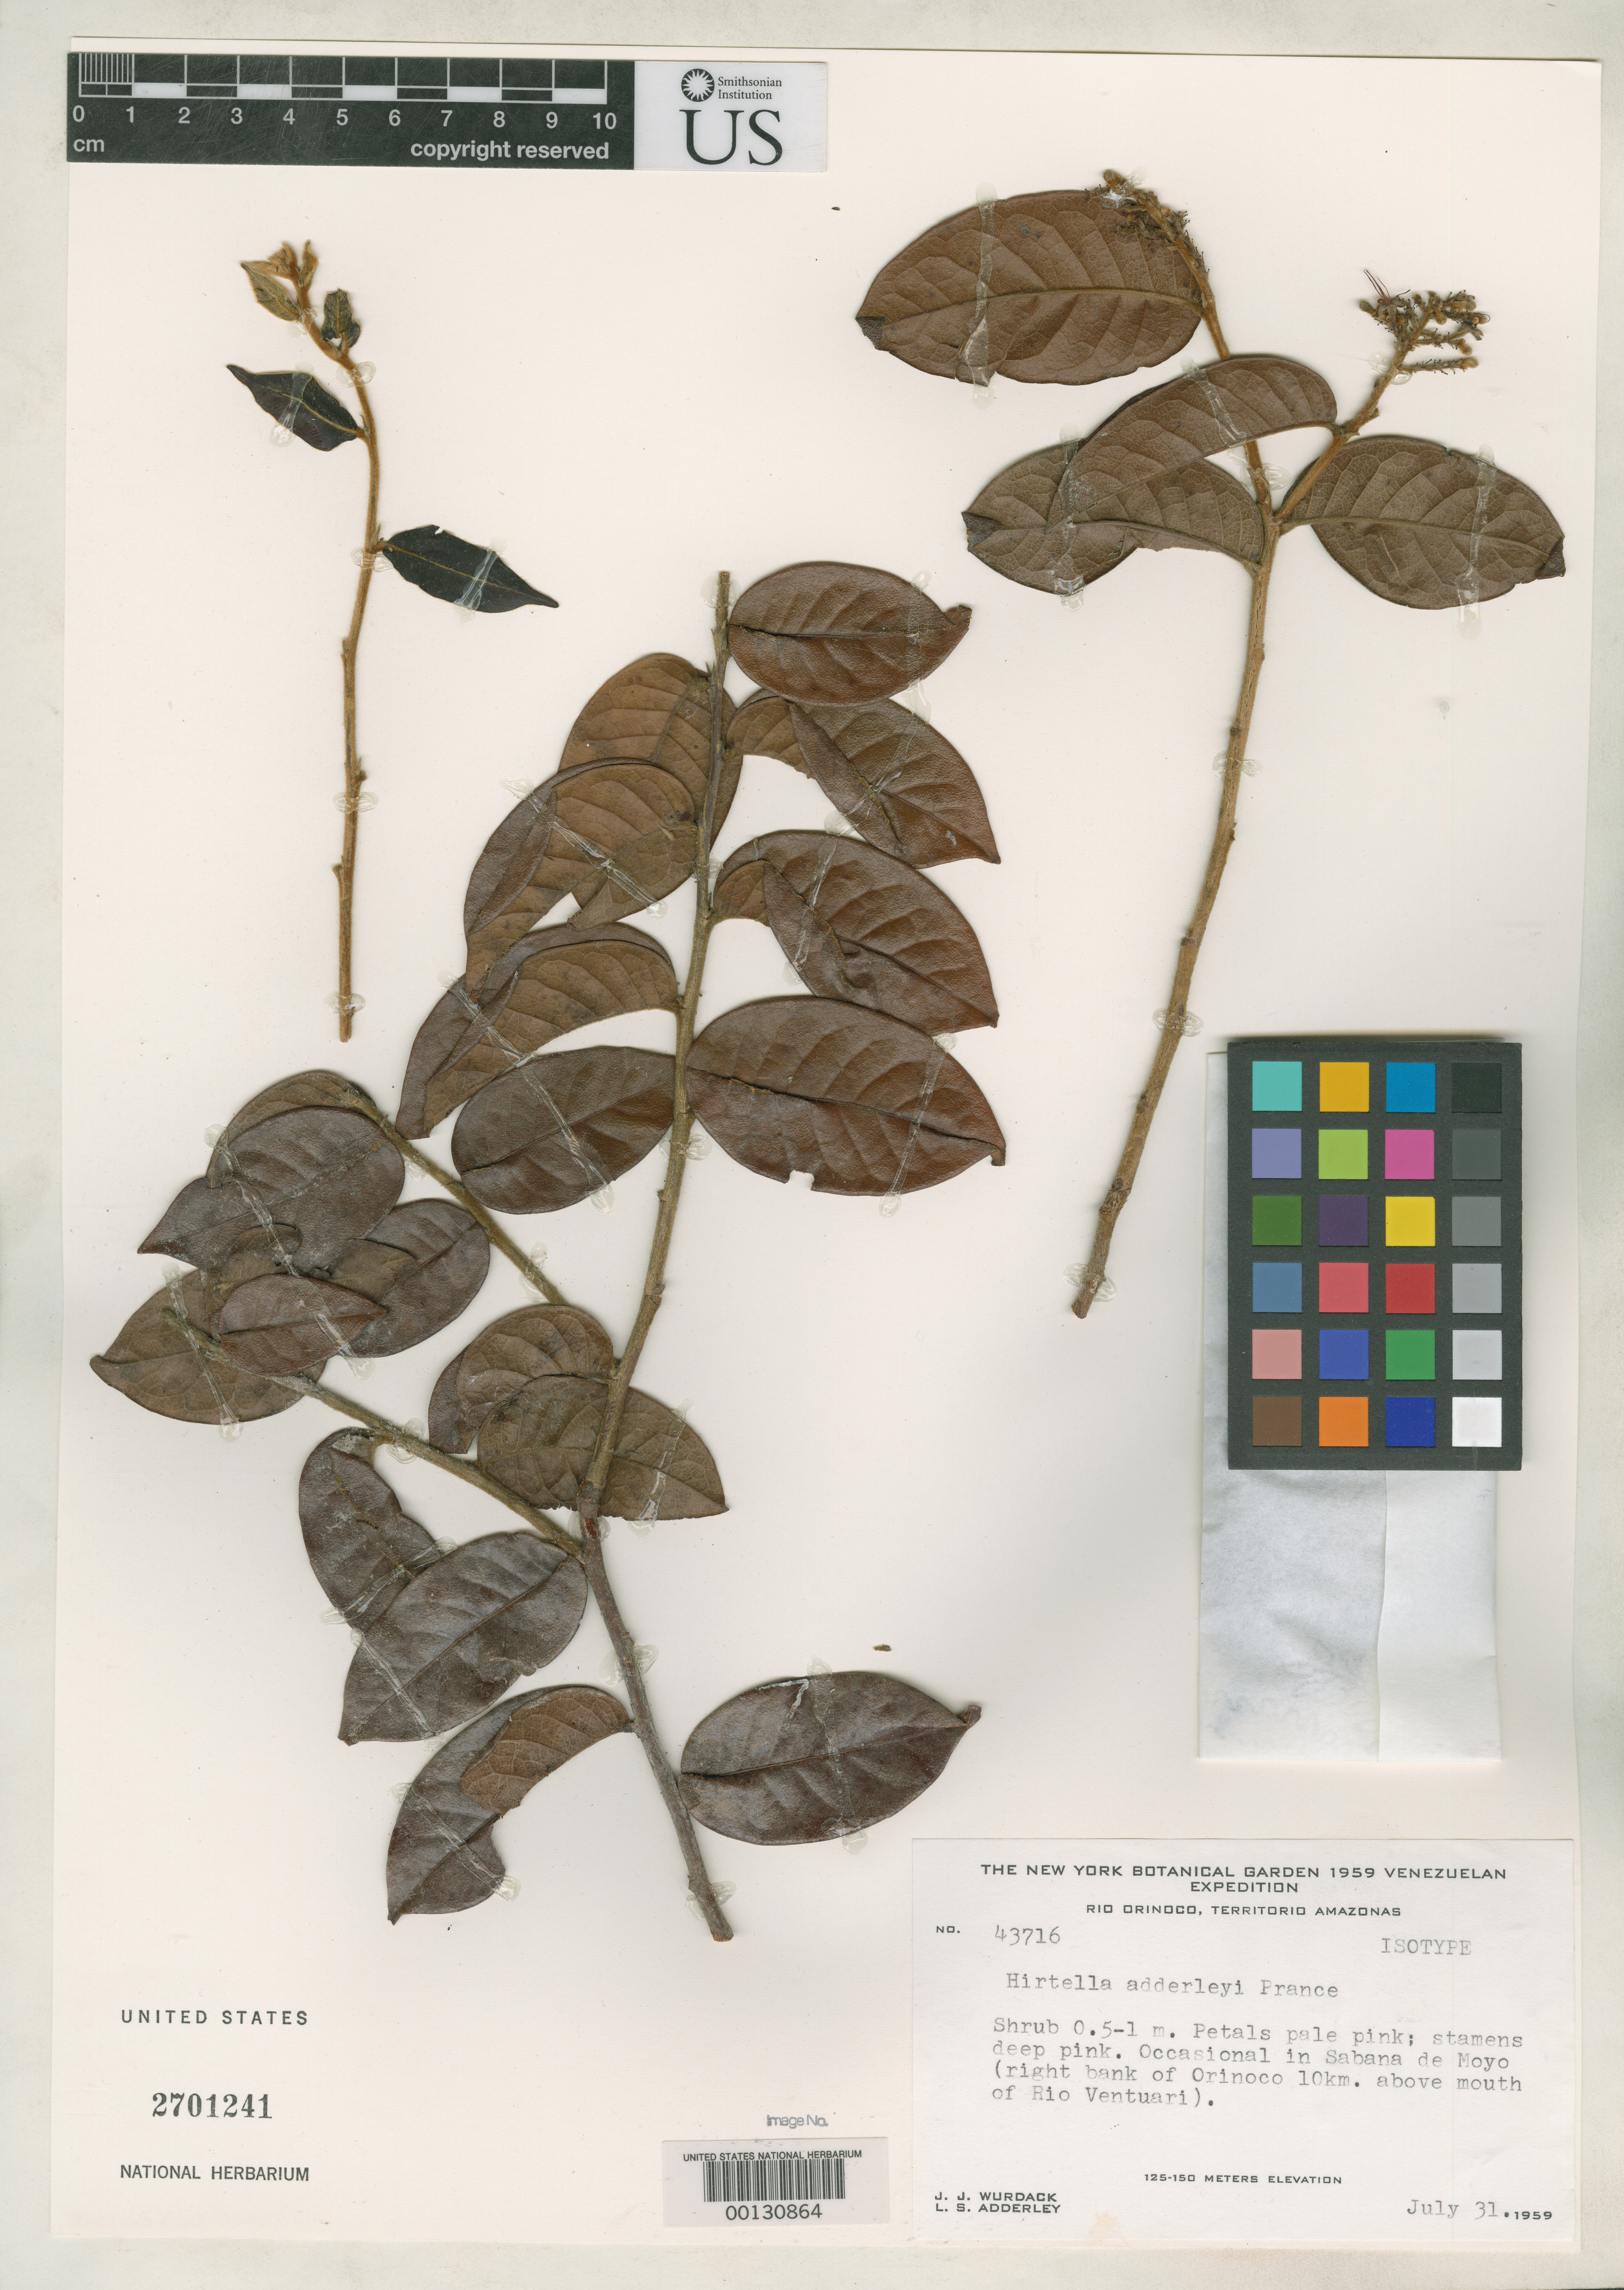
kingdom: Plantae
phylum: Tracheophyta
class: Magnoliopsida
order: Malpighiales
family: Chrysobalanaceae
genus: Hirtella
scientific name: Hirtella adderleyi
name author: Prance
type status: Isotype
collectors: J. J. Wurdack & L. S. Adderley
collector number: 43716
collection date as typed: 31 Jul 1959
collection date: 1959-07-31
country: Venezuela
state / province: Amazonas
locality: Sabana de Moyo, Rio orinoco,10 km. above mouth of Rio Ventuari.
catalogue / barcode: US 2701241